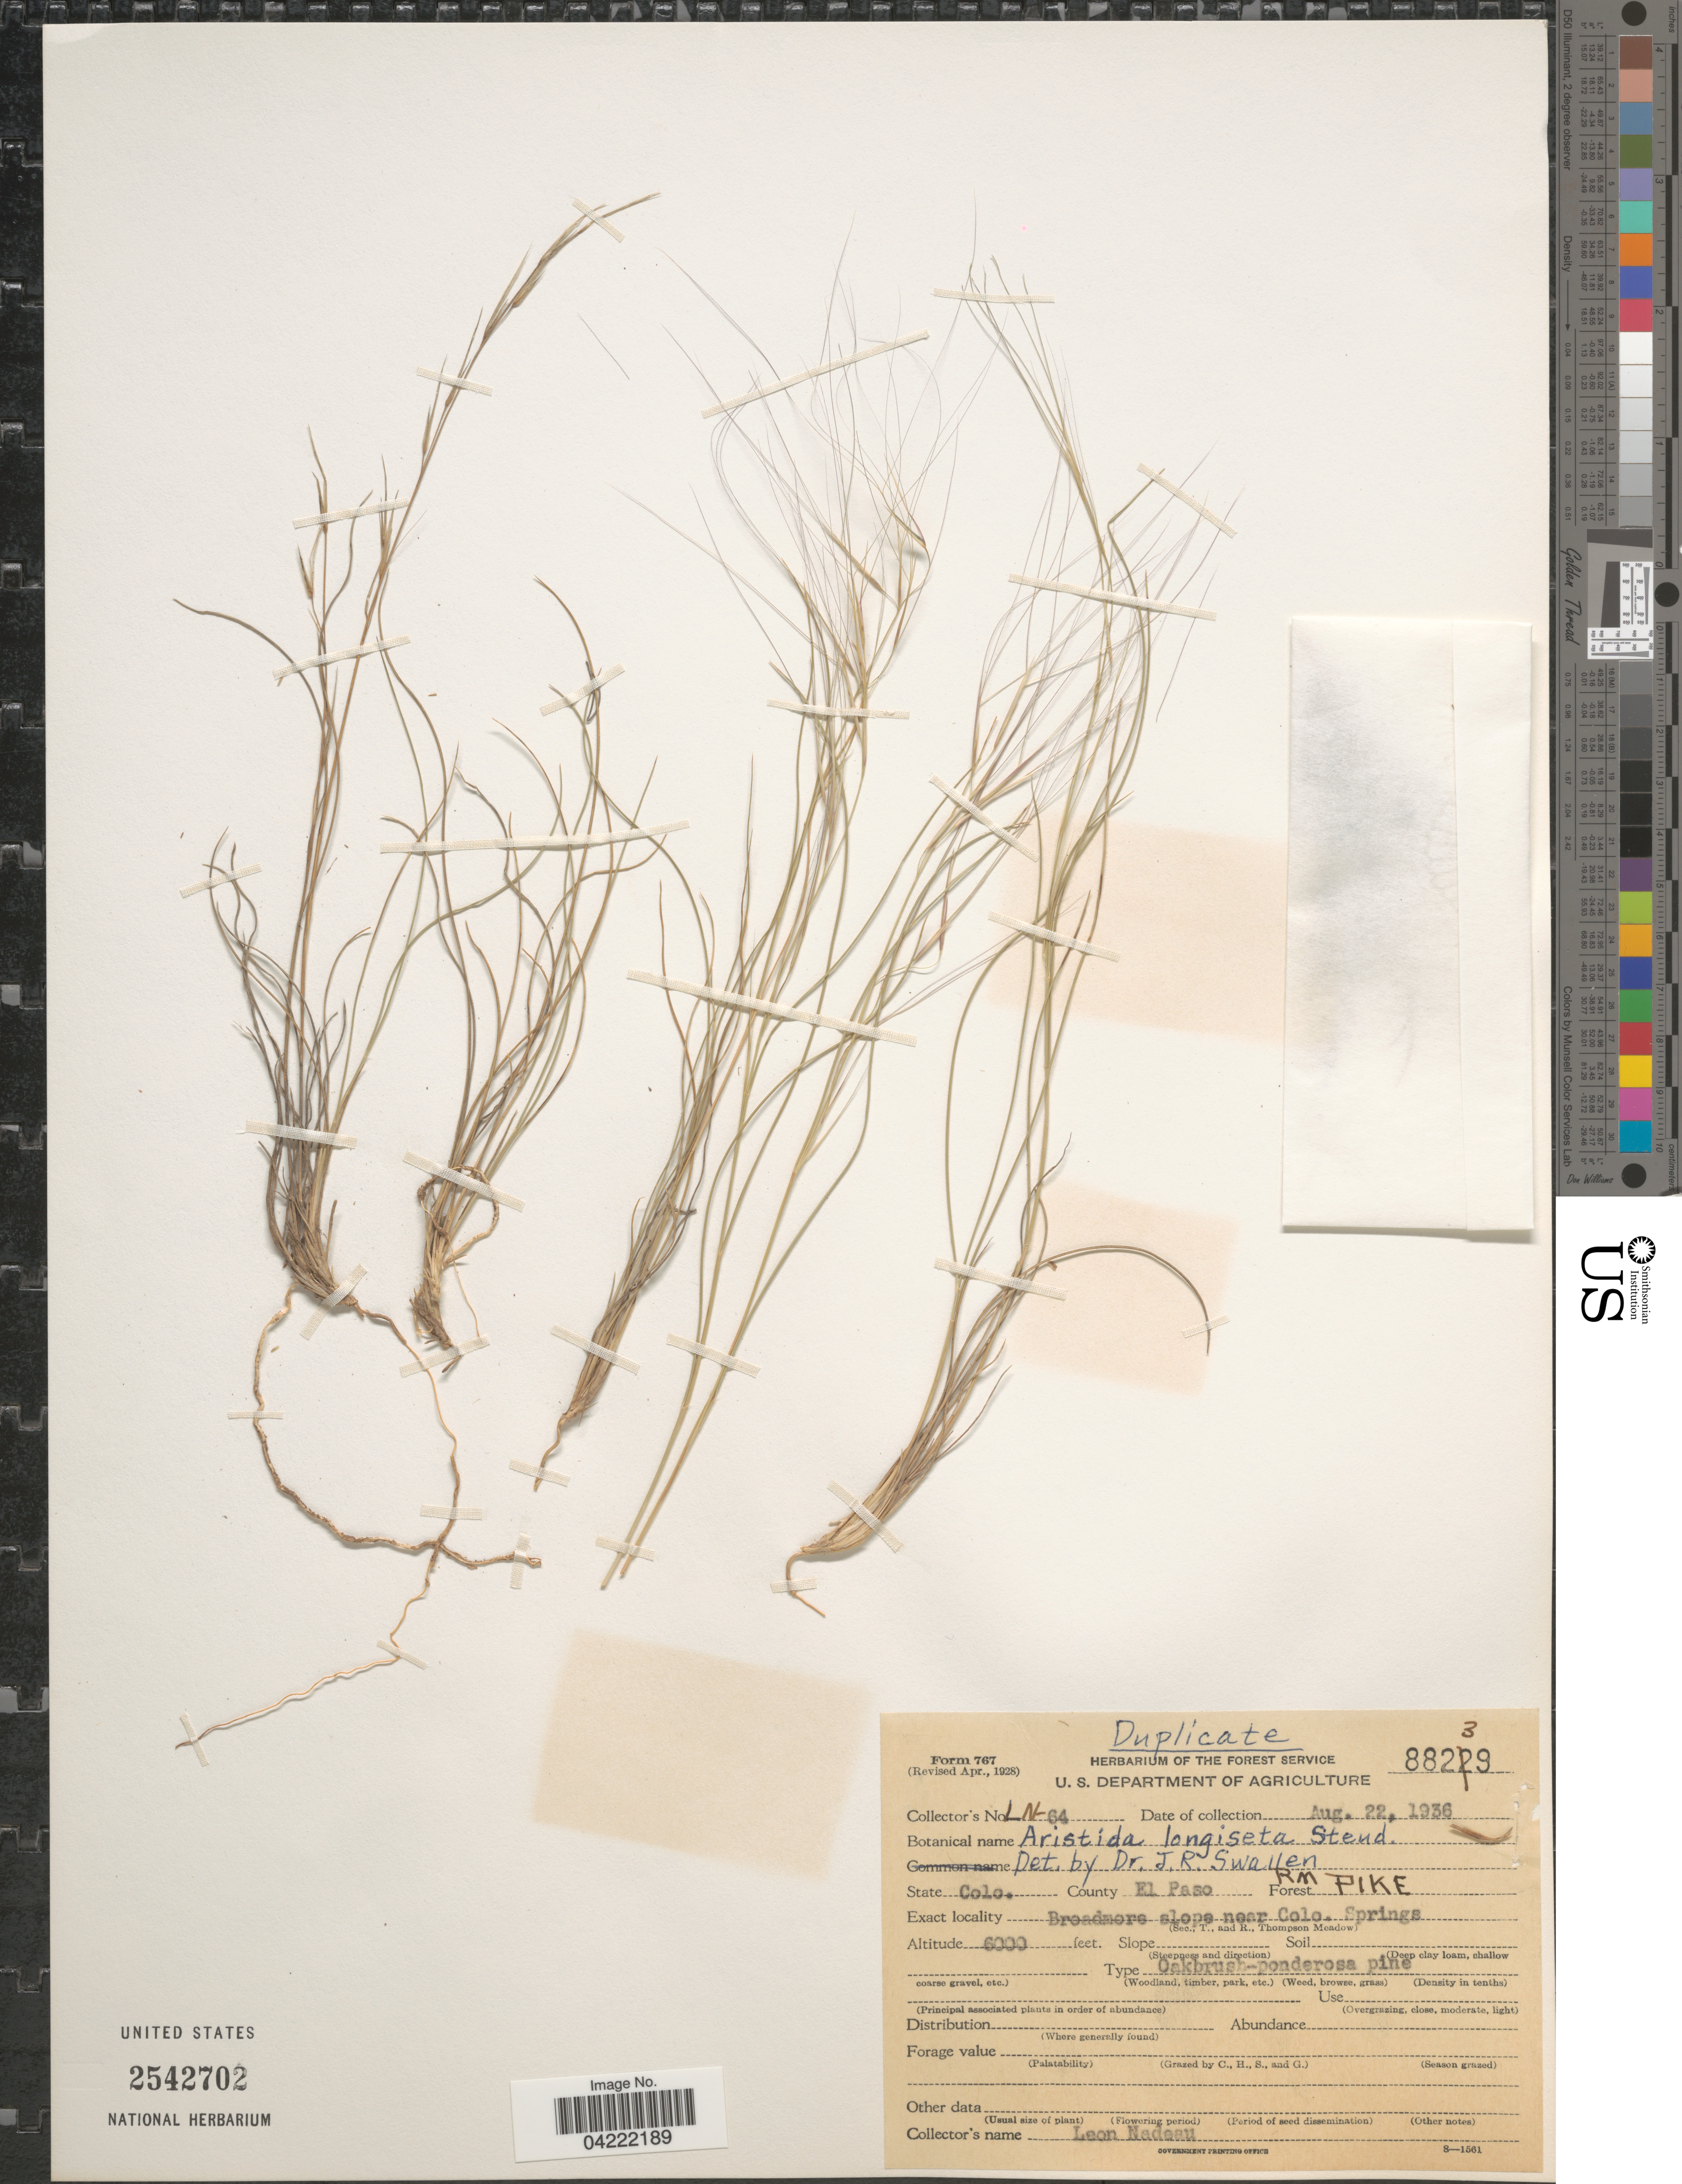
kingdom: Plantae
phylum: Tracheophyta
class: Liliopsida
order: Poales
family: Poaceae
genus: Aristida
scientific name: Aristida purpurea var. longiseta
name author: (Steud.) Vasey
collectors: L. Nadeau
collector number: LN-64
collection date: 1936-08-22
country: United States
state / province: Colorado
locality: County El Paso. Forest RM Pike. Broadmore slope near Colo. Springs.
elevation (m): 1829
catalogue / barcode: US 2542702